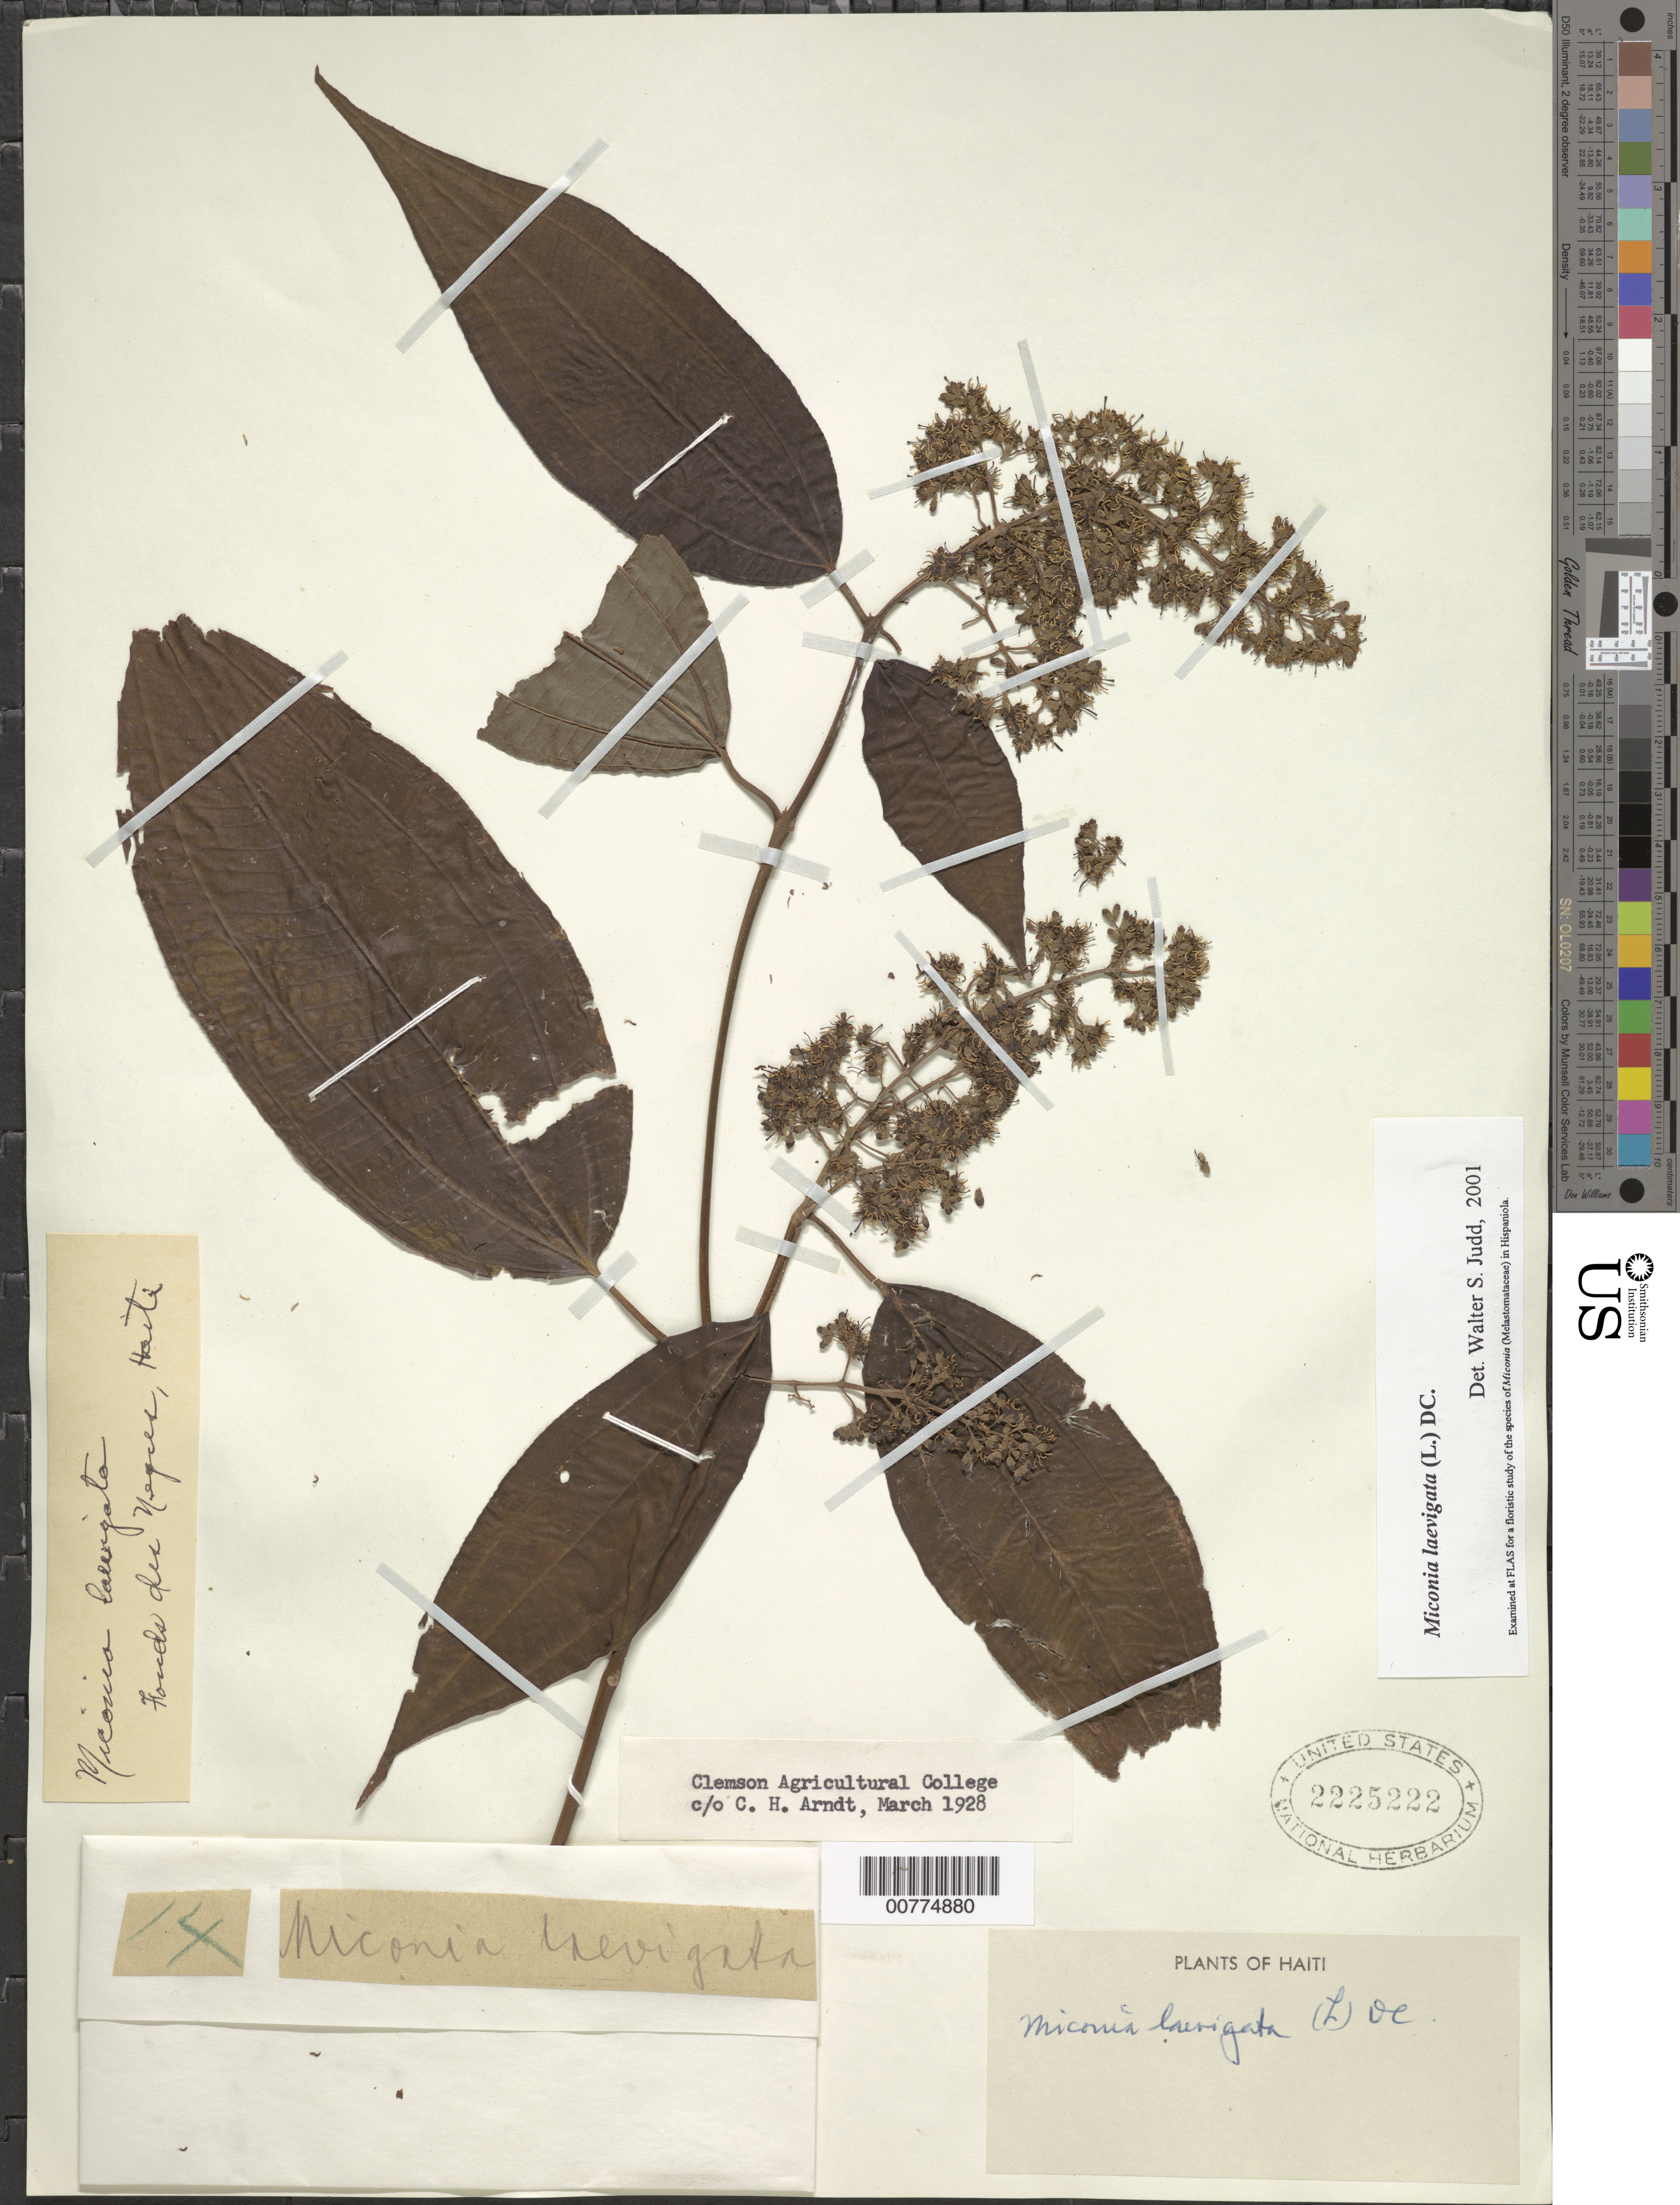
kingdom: Plantae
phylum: Tracheophyta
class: Magnoliopsida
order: Myrtales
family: Melastomataceae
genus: Miconia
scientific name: Miconia laevigata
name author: (L.) D. Don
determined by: Judd, Walter S.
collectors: C. Arndt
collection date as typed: Mar 1928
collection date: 1928-03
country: Haiti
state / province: Sud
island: Hispaniola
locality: Fonds des Negres.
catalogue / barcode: US 2225222